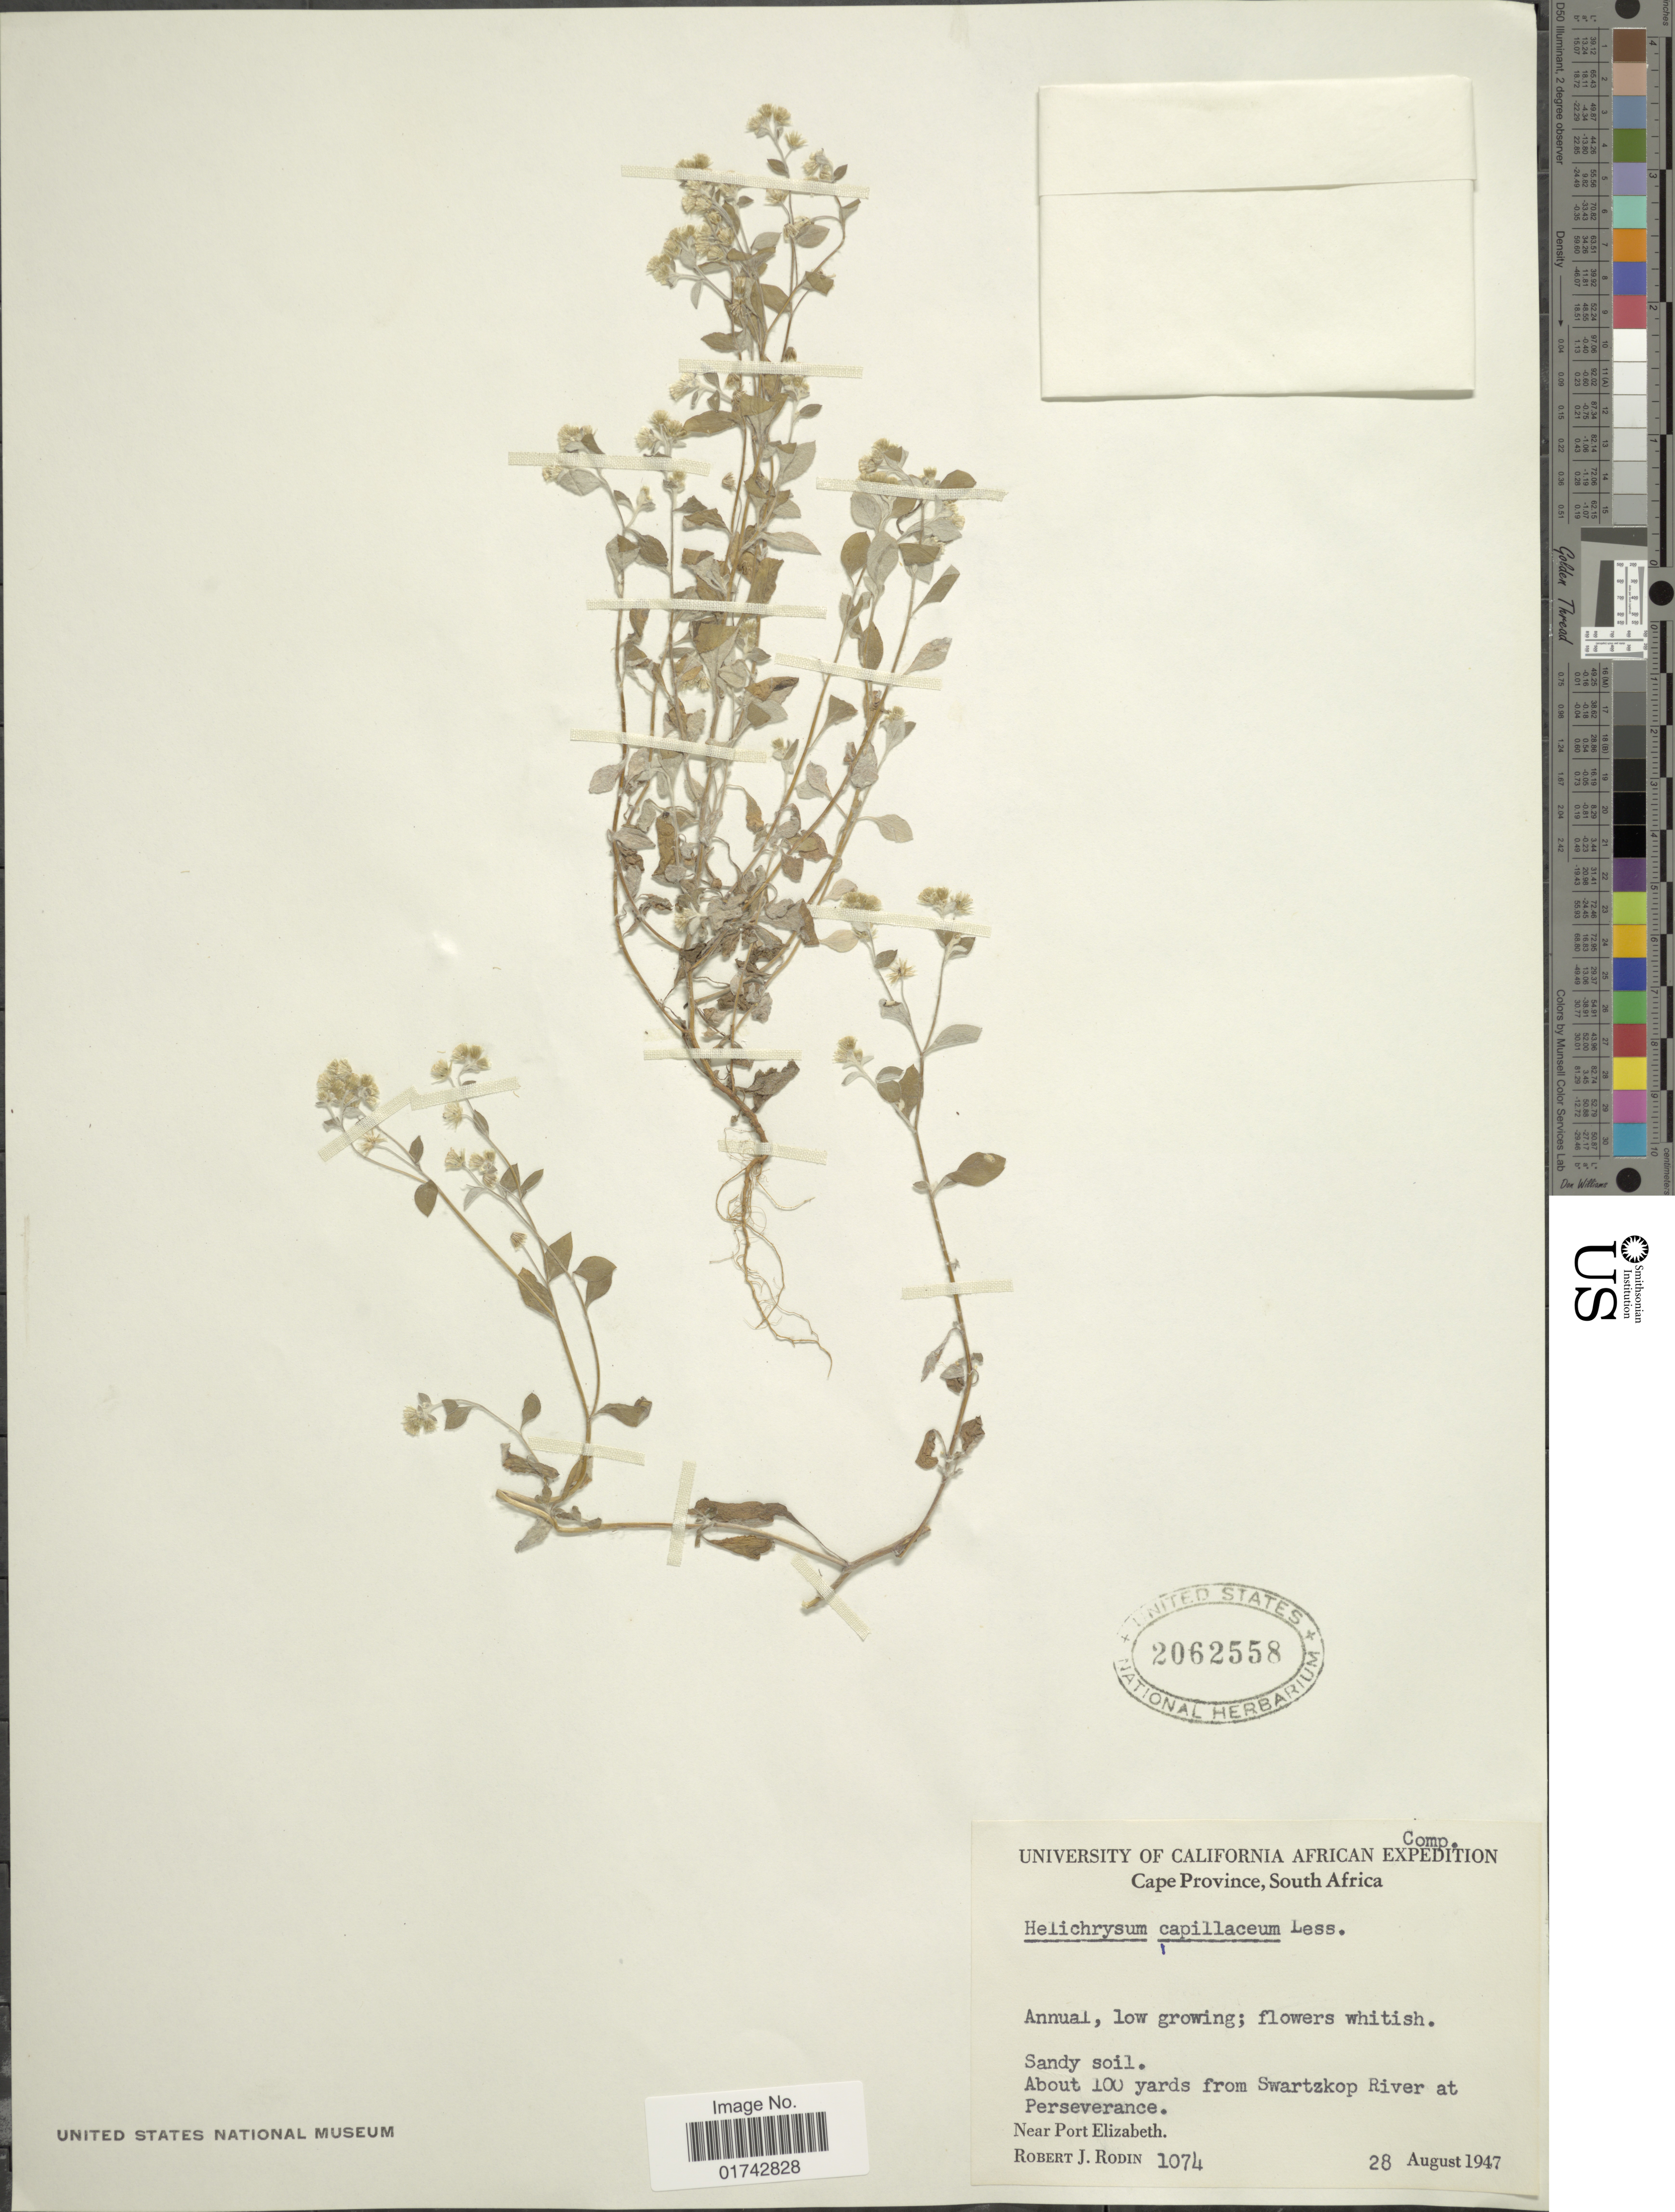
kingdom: Plantae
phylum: Tracheophyta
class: Magnoliopsida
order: Asterales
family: Asteraceae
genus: Helichrysum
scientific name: Helichrysum capillaceum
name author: Less.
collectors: R. J. Rodin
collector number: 1074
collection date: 1947-08-28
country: South Africa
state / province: Eastern Cape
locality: About 100 yards from Swartzkop River at Perseverance. Near Port Elizabeth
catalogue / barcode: US 2062558